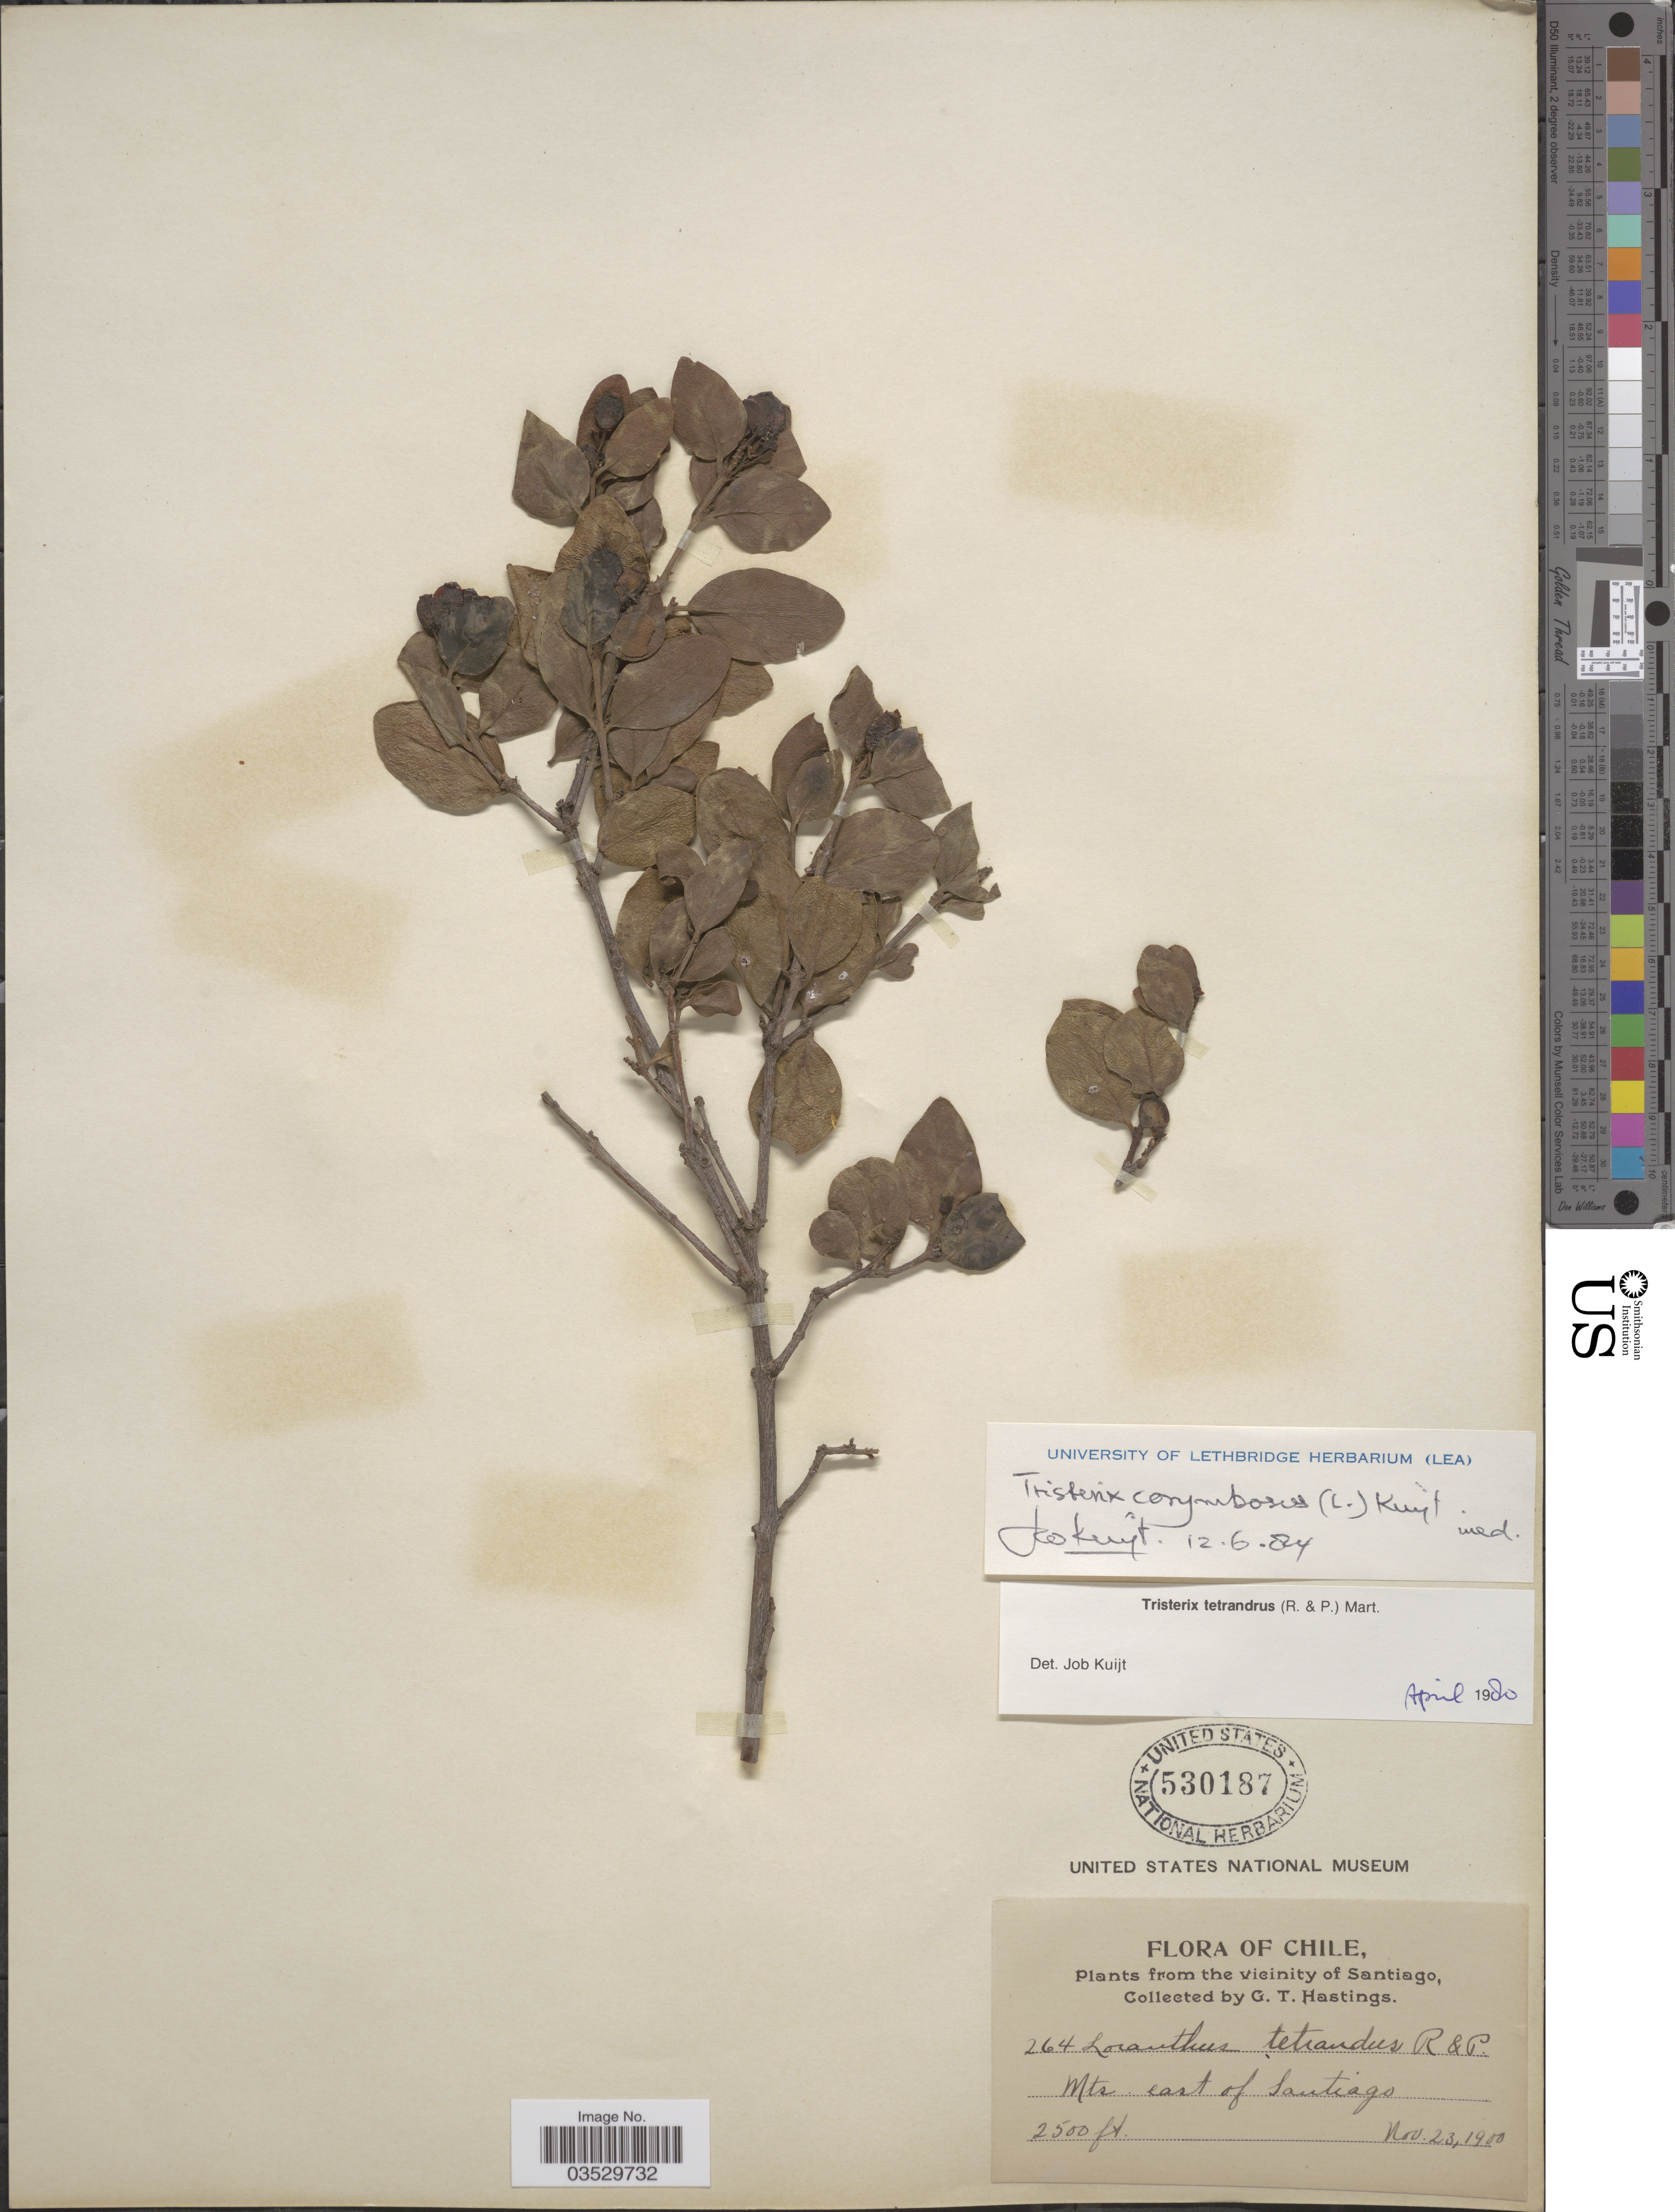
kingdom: Plantae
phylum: Tracheophyta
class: Magnoliopsida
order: Santalales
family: Loranthaceae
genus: Tristerix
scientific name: Tristerix corymbosus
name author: (L.) Kuijt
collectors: G. Hastings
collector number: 264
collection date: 1900-11-23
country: Chile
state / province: Región Metropolitana (RM)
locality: The vicinity of Santiago. Mts. east of Santiago.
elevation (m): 762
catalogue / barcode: US 530187